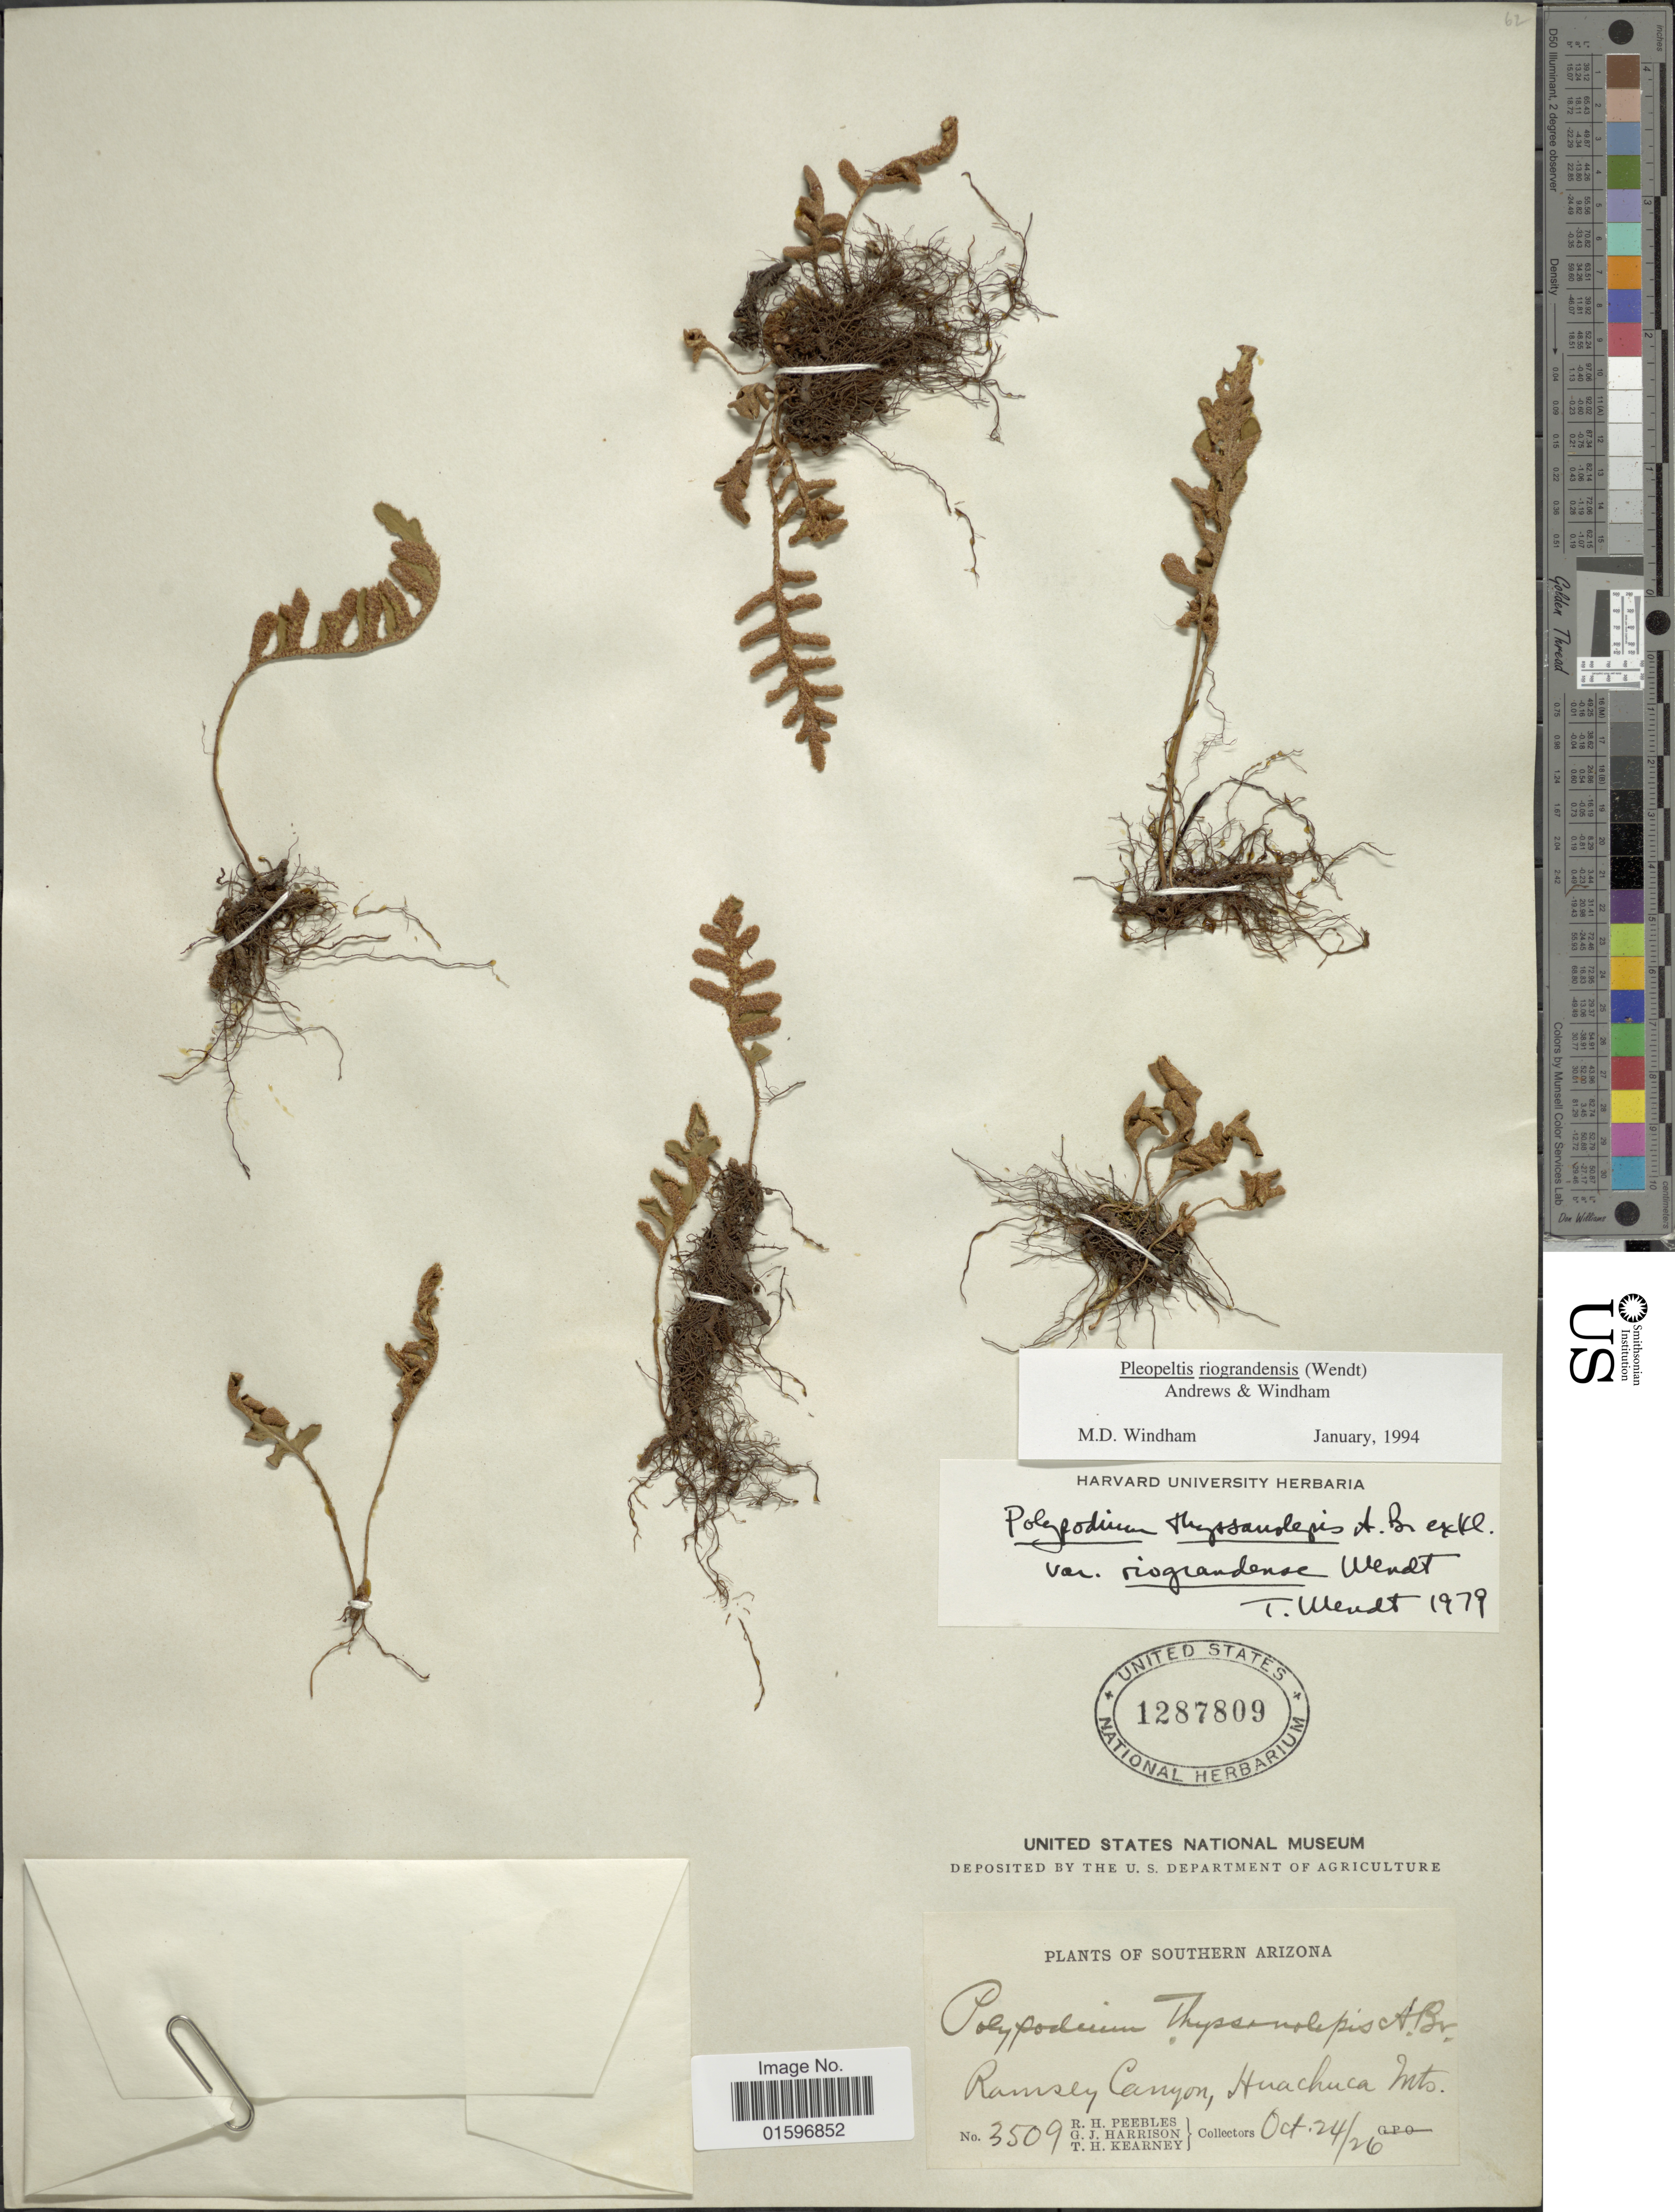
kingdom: Plantae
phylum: Tracheophyta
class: Polypodiopsida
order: Polypodiales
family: Polypodiaceae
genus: Pleopeltis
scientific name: Pleopeltis thyssanolepis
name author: (A. Braun ex Klotzsch) E.G. Andrews & Windham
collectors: R. H. Peebles, G. J. Harrison & T. H. Kearney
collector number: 3509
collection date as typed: Transcribed d/m/y: 24/10/26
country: United States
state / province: Arizona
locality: Southern Arizona, Ramsey Canyon, Huachuca Mts.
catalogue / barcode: US 1287809